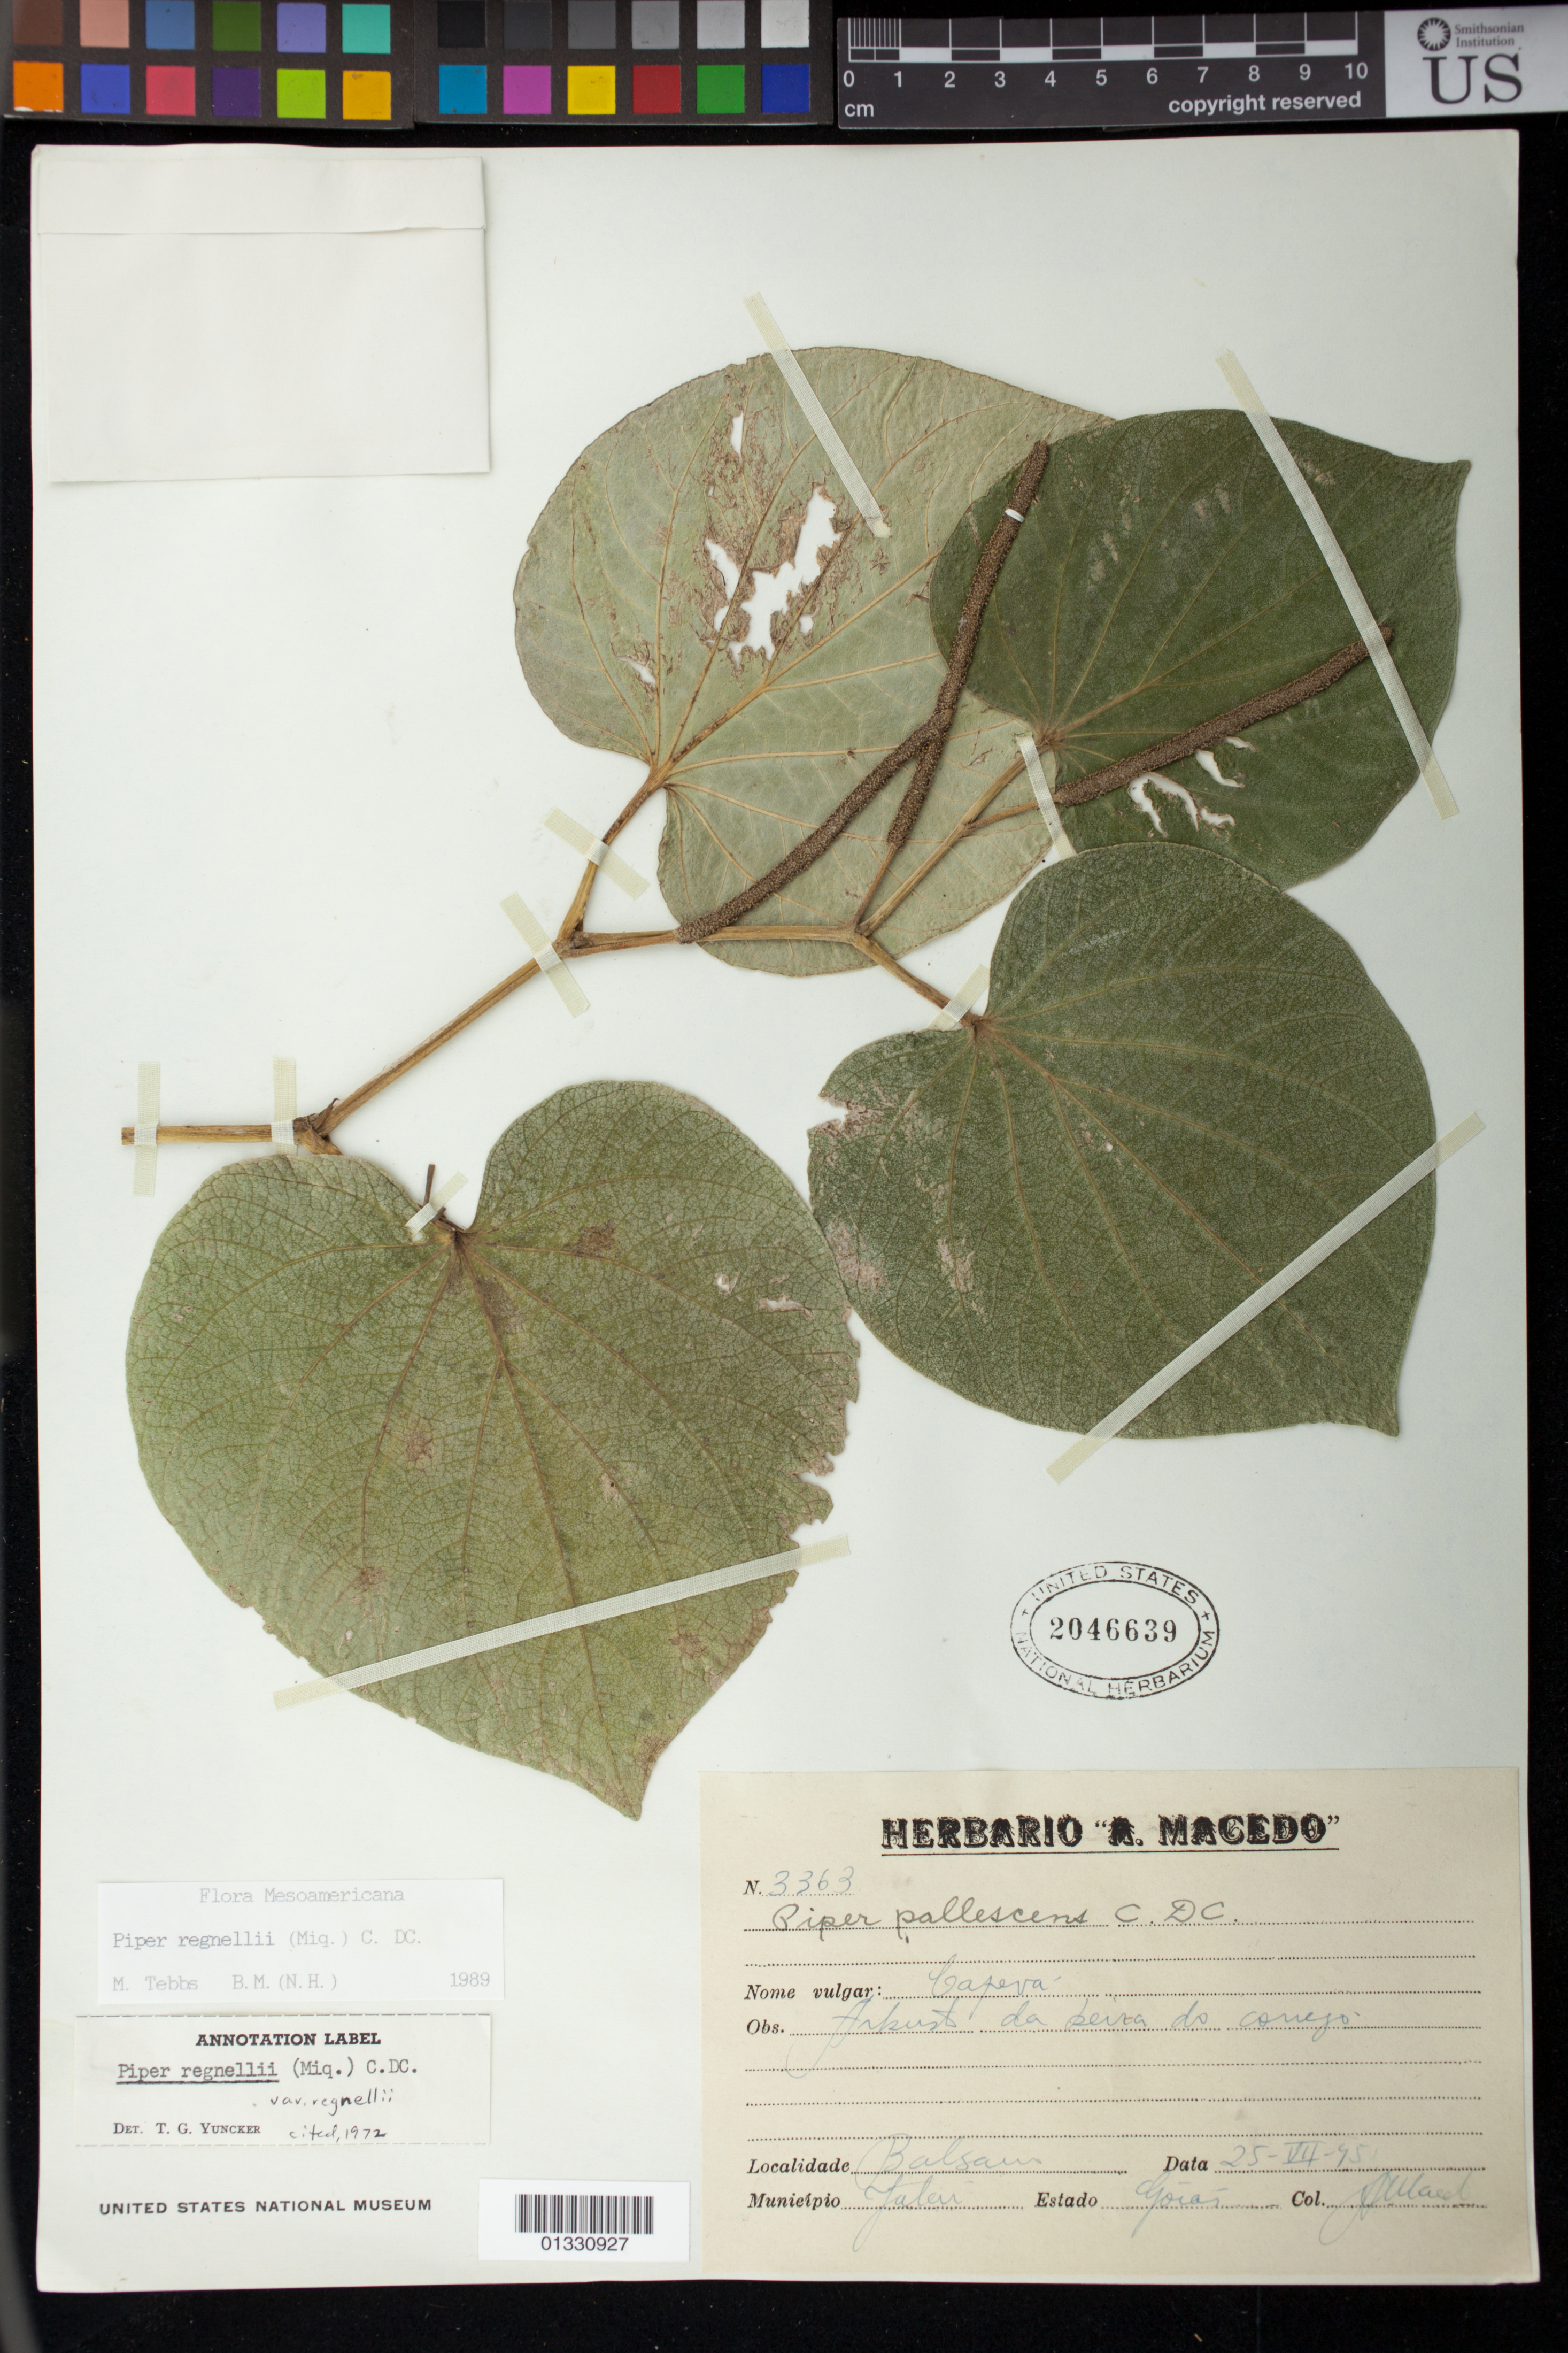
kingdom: Plantae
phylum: Tracheophyta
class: Magnoliopsida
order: Piperales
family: Piperaceae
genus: Piper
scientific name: Piper regnellii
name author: (Miq.) C. DC.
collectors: A. Macedo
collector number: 3363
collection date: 1995-07-25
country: Brazil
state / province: Goiás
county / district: Jataí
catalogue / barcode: US 2046639